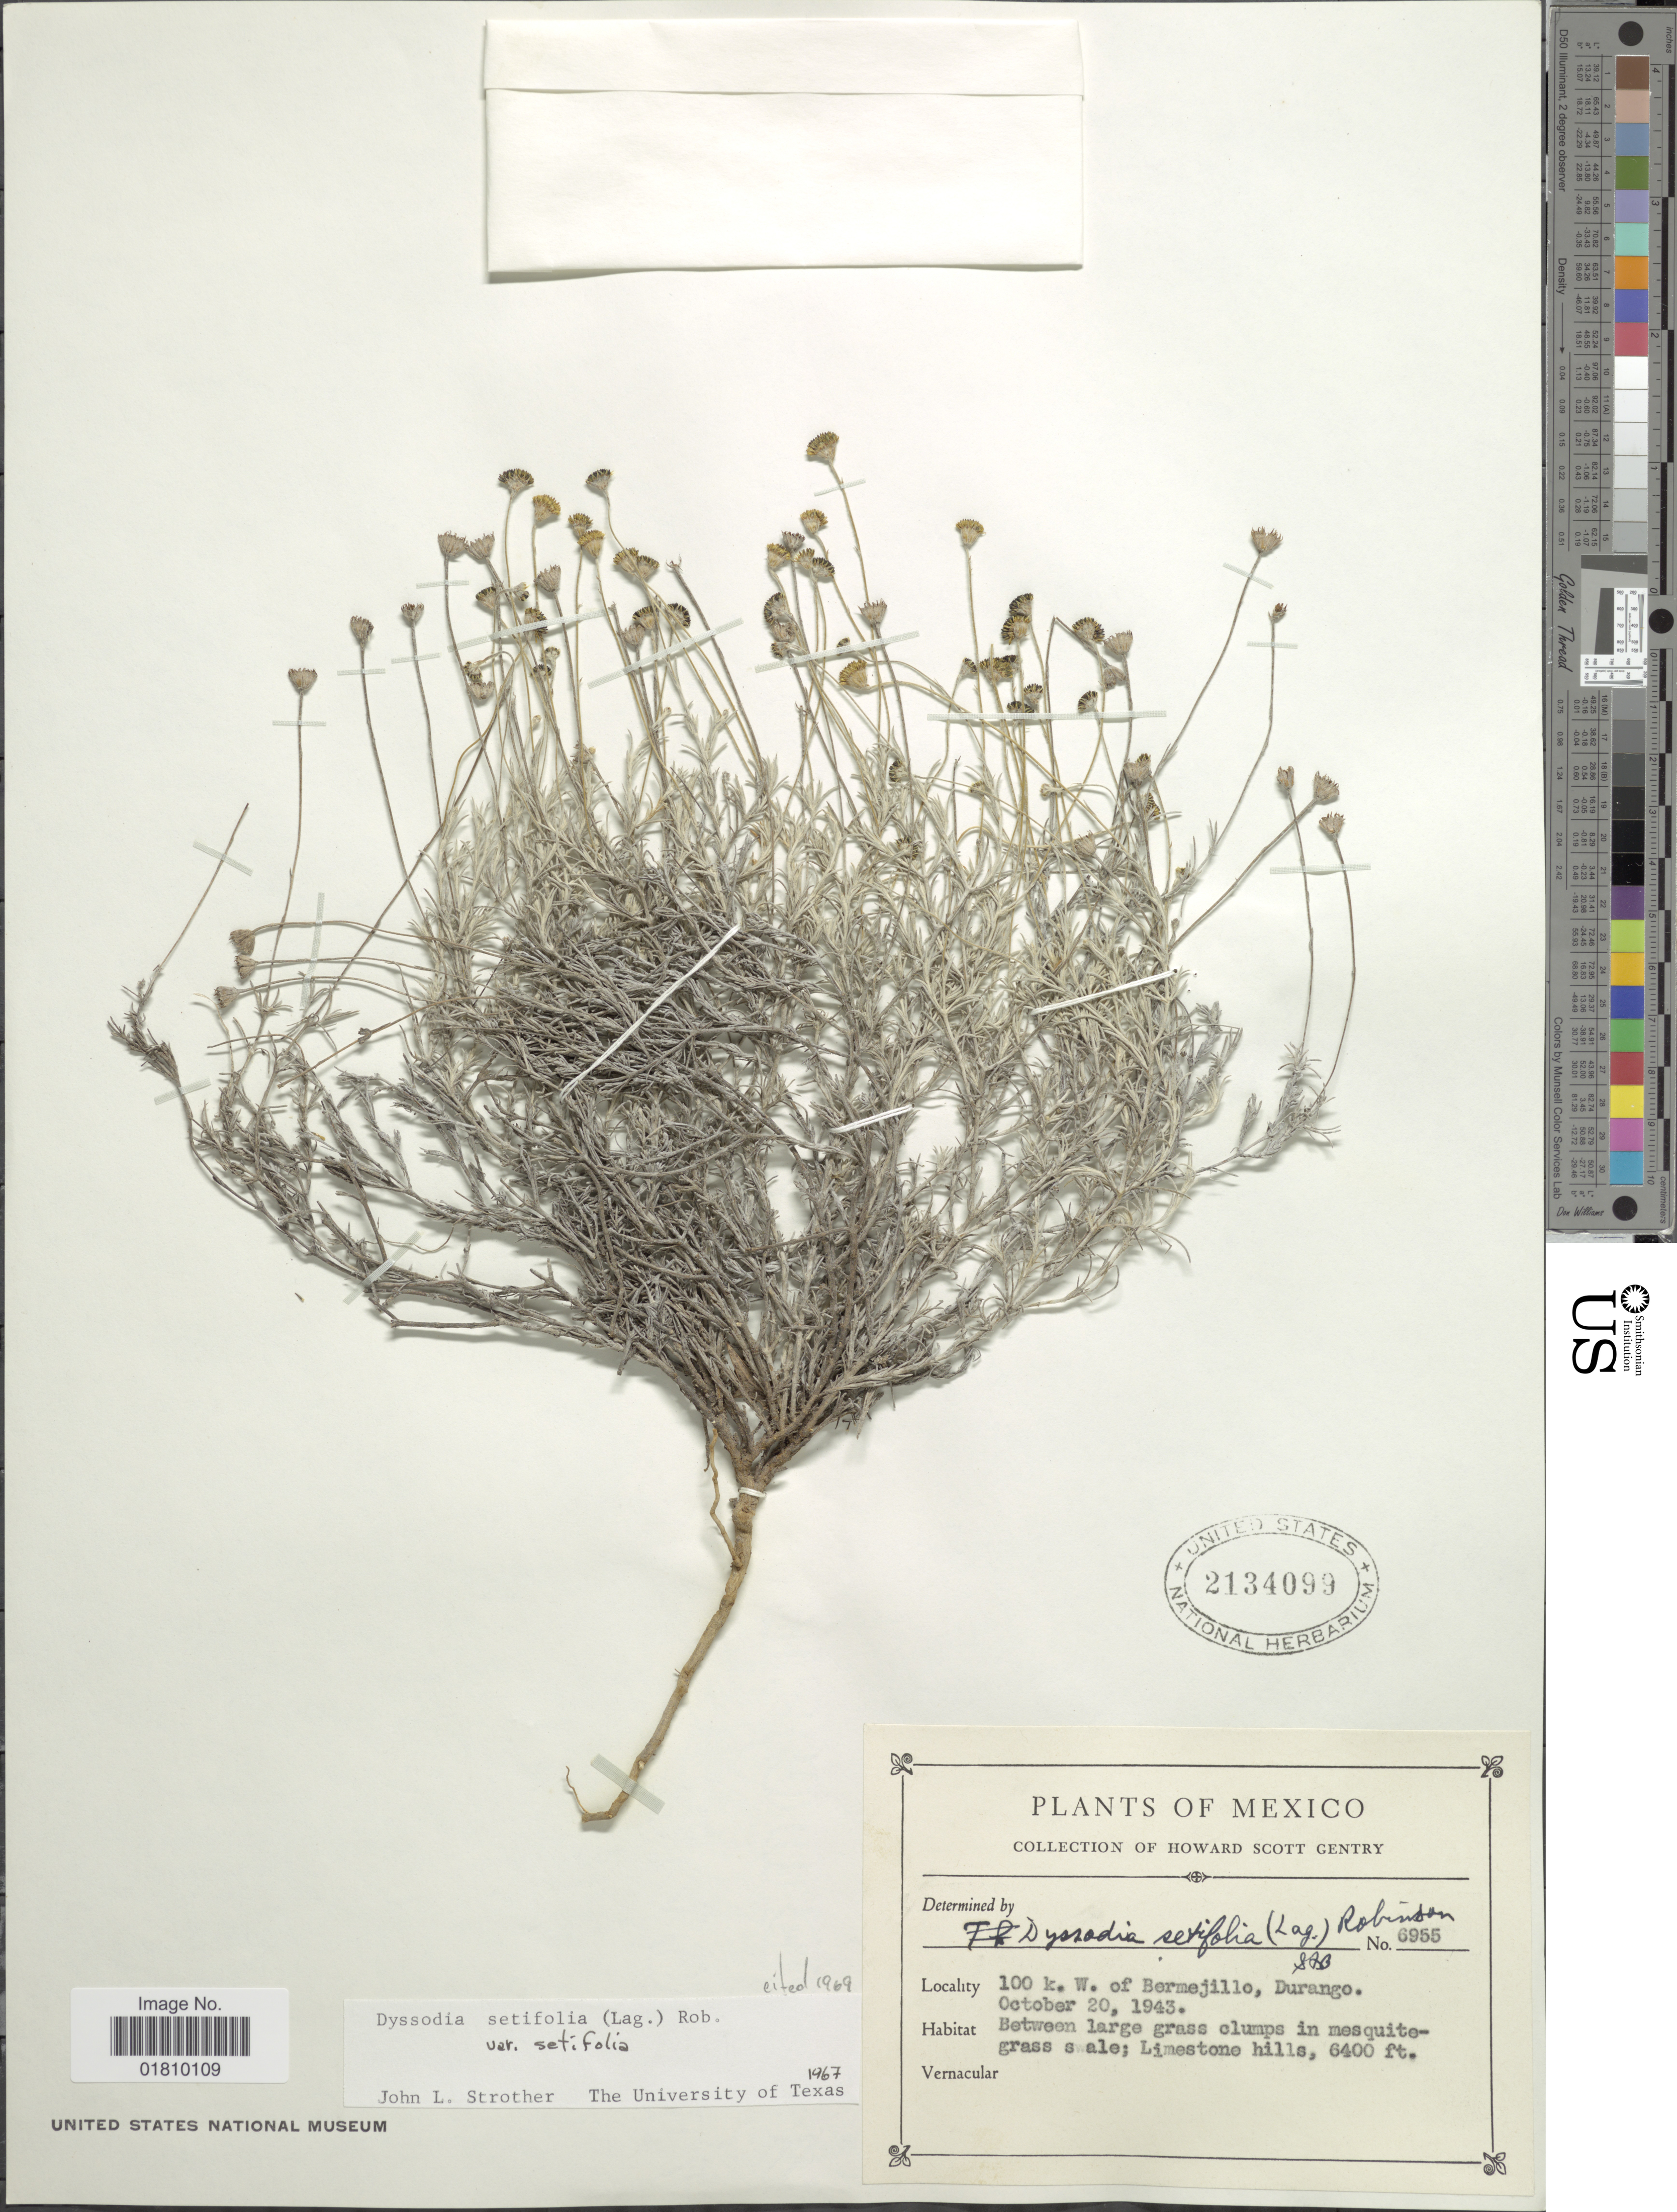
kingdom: Plantae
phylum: Tracheophyta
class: Magnoliopsida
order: Asterales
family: Asteraceae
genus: Thymophylla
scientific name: Thymophylla setifolia var. setifolia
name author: Lag.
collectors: H. S. Gentry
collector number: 6955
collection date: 1943-10-20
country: Mexico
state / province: Durango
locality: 100 k. W. of Bermejillo, between large grass clumps in mesquite-grass swale, Limestone hills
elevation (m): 1951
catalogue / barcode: US 2134099